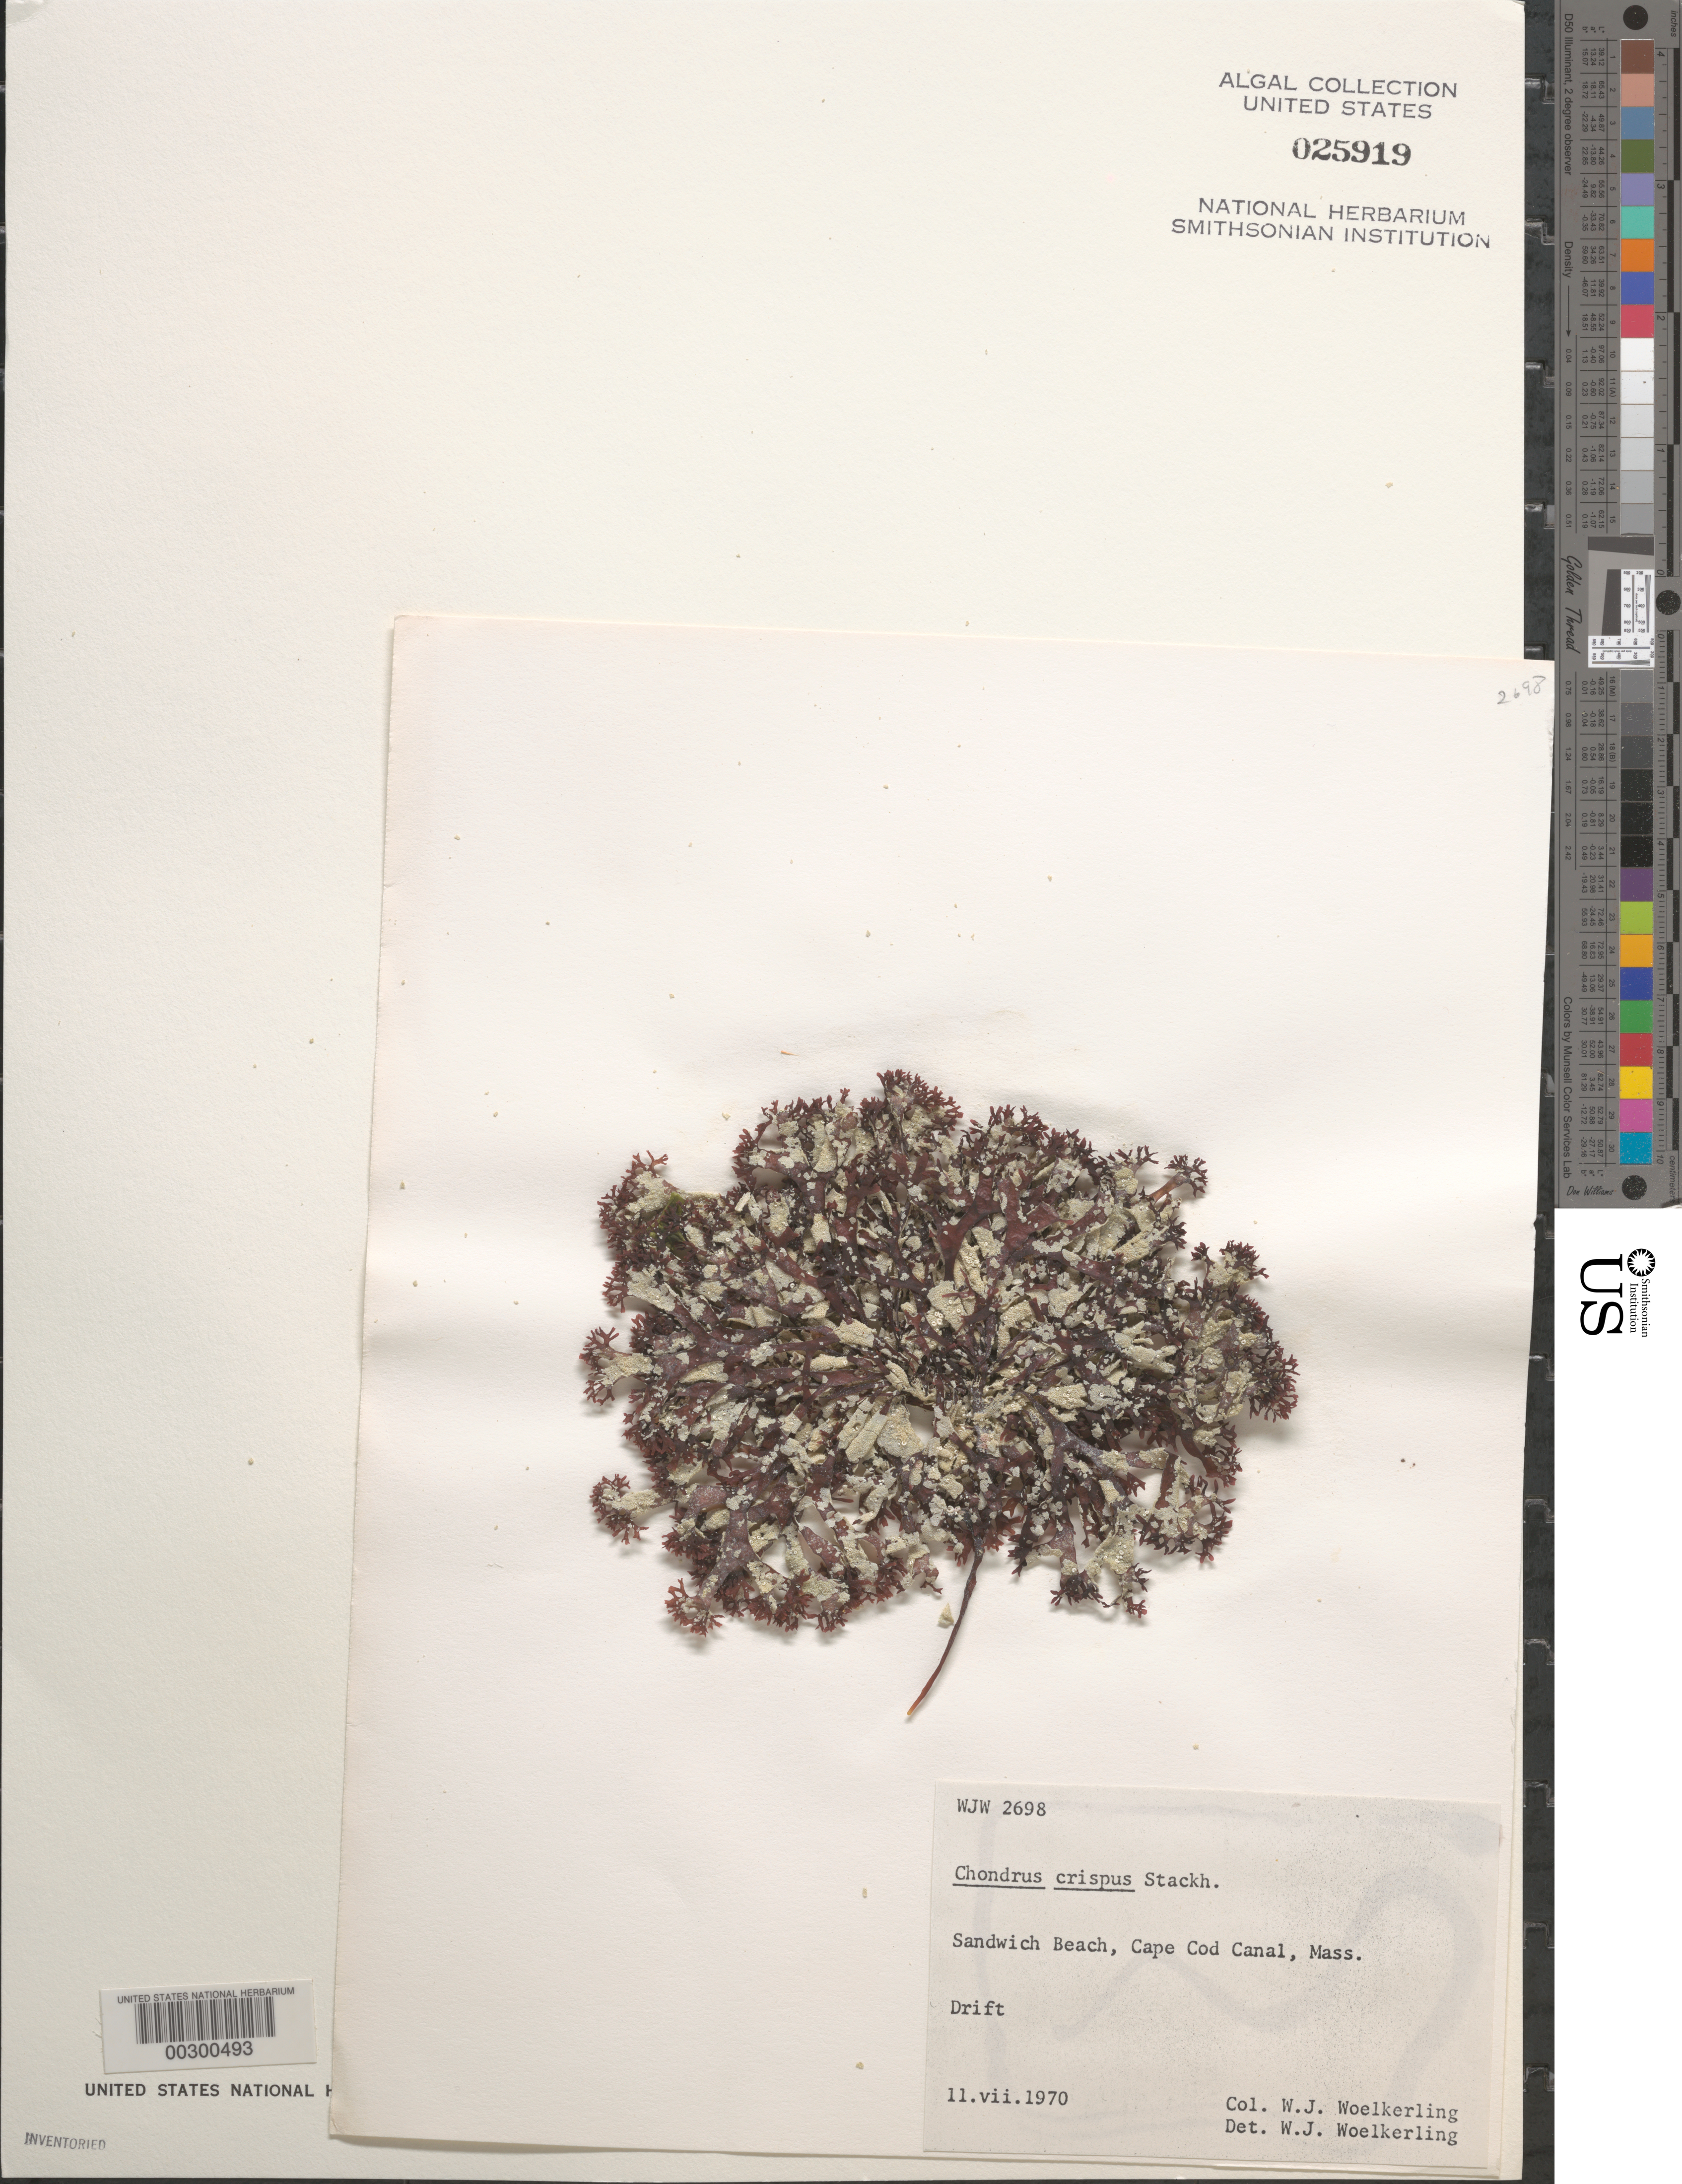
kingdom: Plantae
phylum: Rhodophyta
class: Florideophyceae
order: Gigartinales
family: Gigartinaceae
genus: Chondrus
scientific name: Chondrus crispus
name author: Stackh.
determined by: Woelkerling, W. J.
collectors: W. Woelkerling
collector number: WJW 2698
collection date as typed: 11 Jul 1970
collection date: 1970-07-11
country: United States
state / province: Massachusetts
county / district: Barnstable County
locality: Sandwich Beach, Cape Cod Canal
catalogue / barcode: US 25919